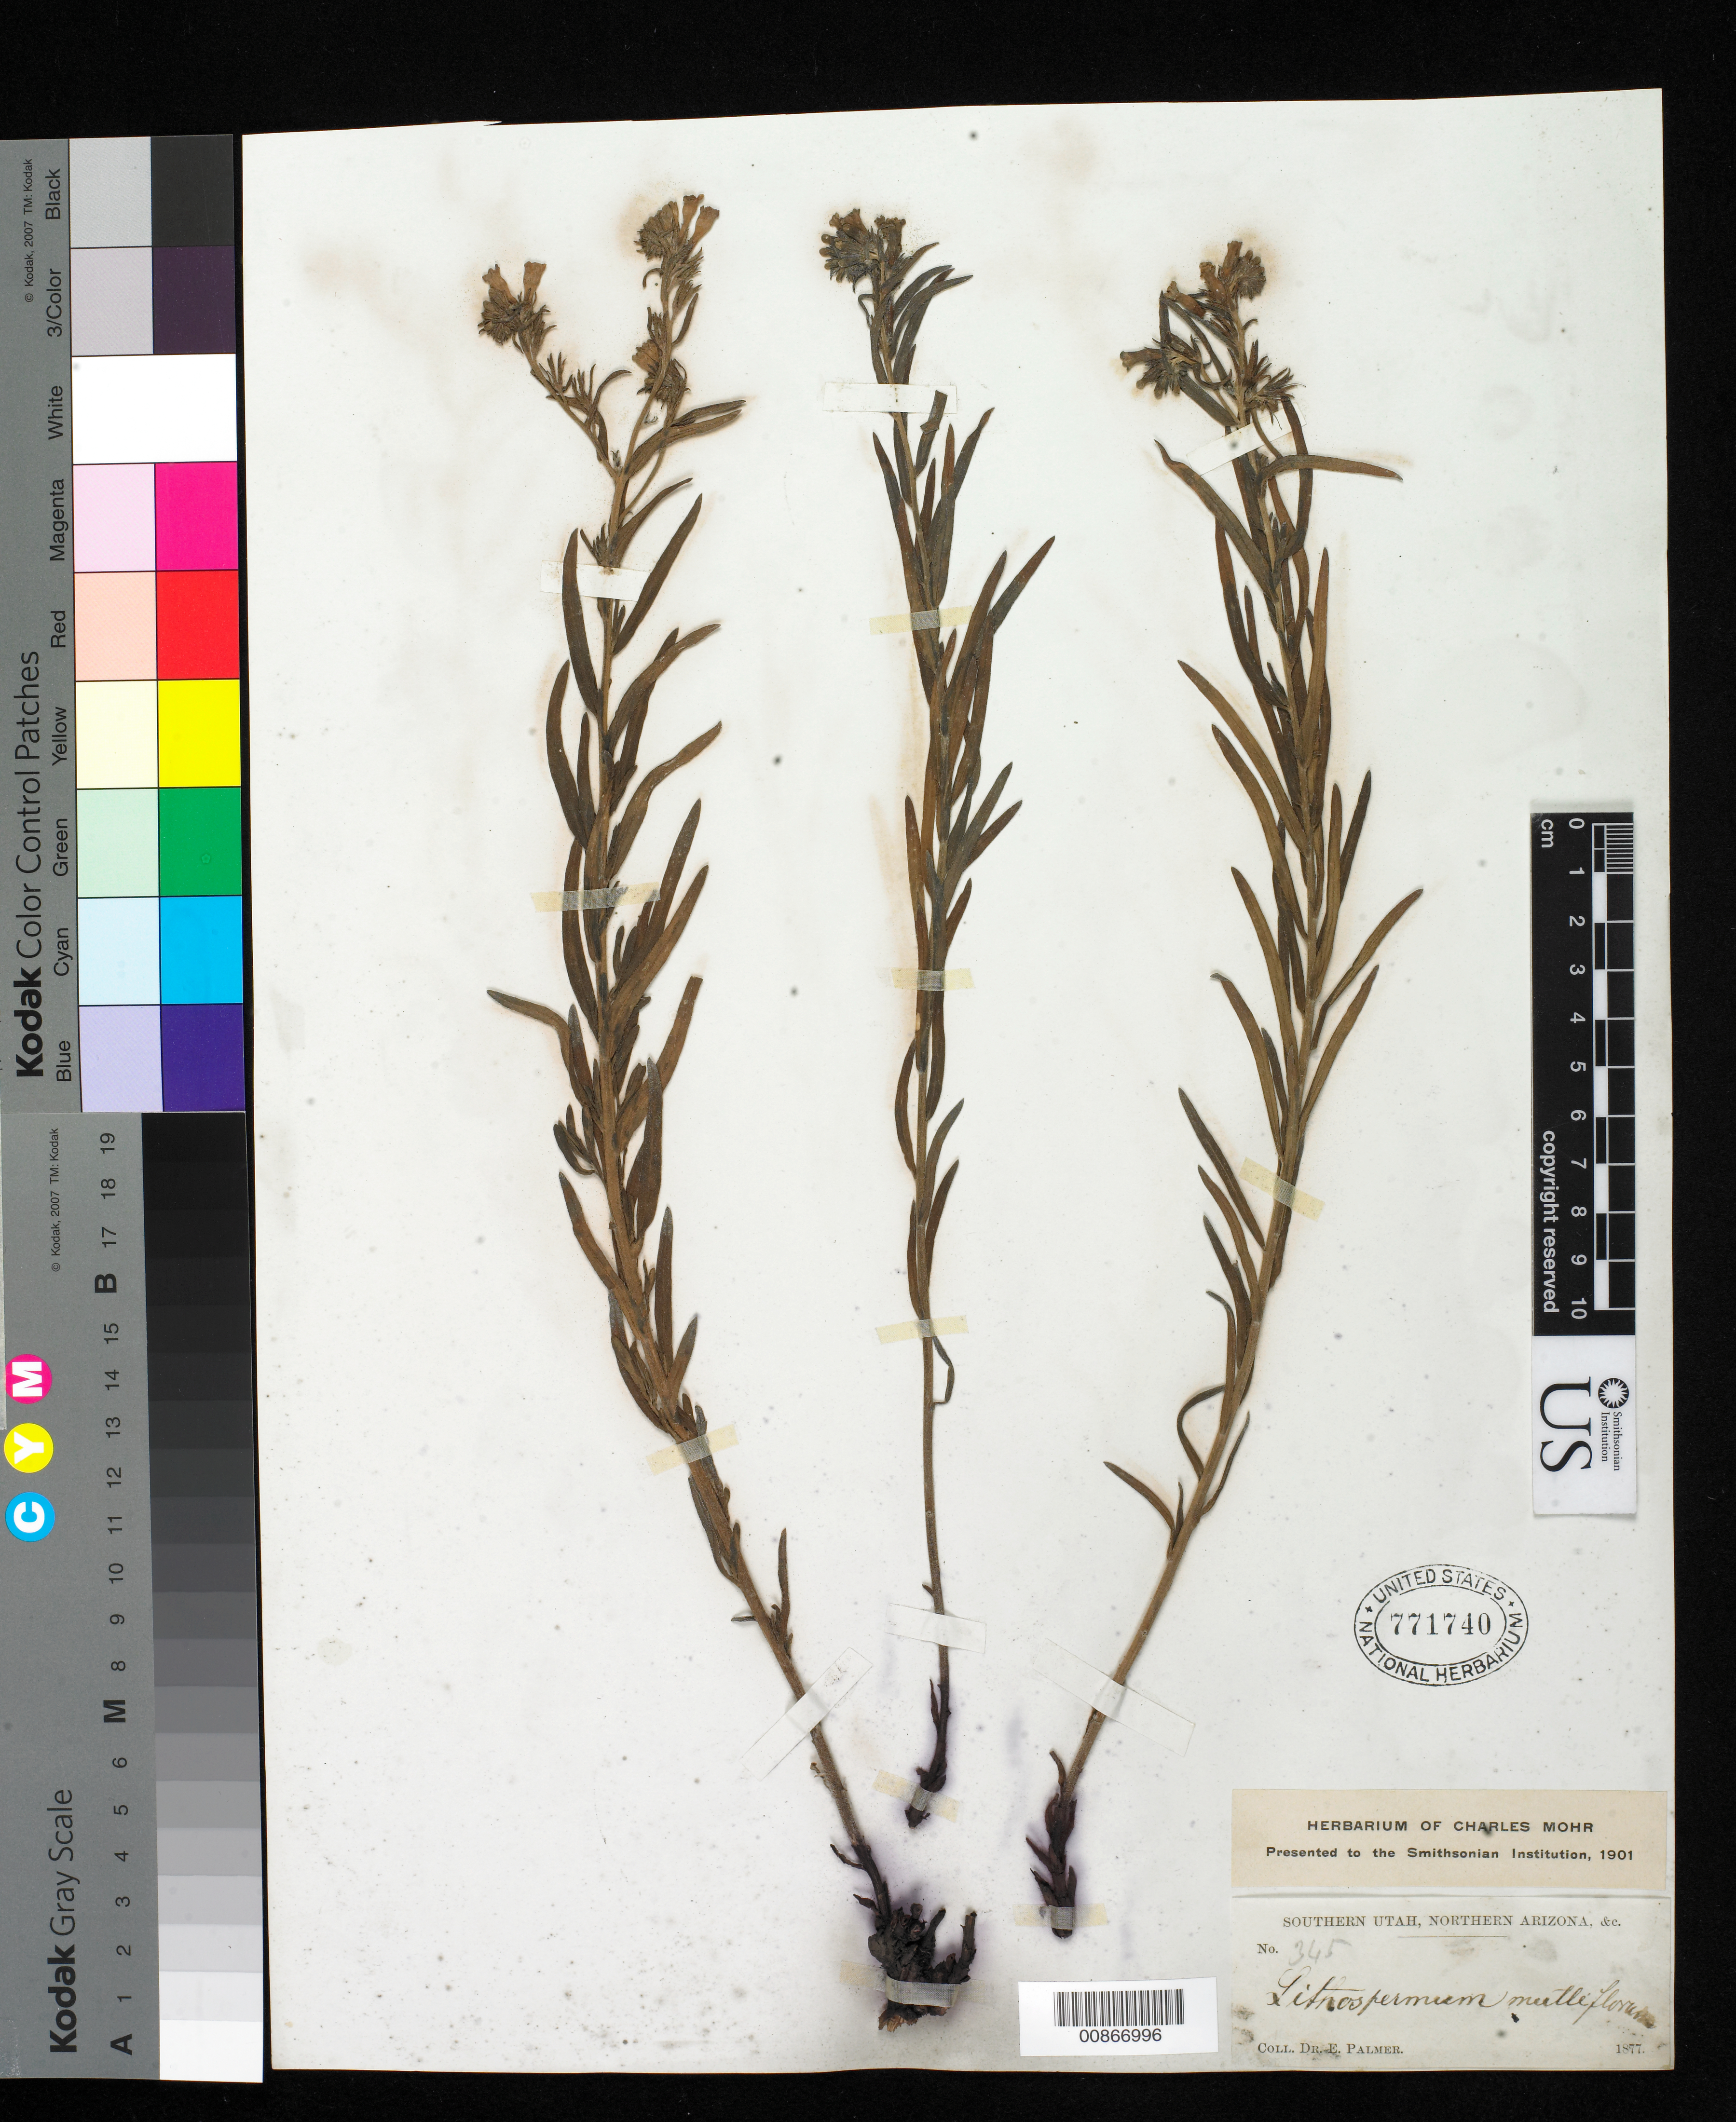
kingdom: Plantae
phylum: Tracheophyta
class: Magnoliopsida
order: Boraginales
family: Boraginaceae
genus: Lithospermum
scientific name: Lithospermum multiflorum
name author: Torr. ex A. Gray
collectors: E. Palmer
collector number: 345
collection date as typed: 1877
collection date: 1877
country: United States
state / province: Arizona / Utah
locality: Southern Utah, Northern Arizona, & c.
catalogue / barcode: US 771740